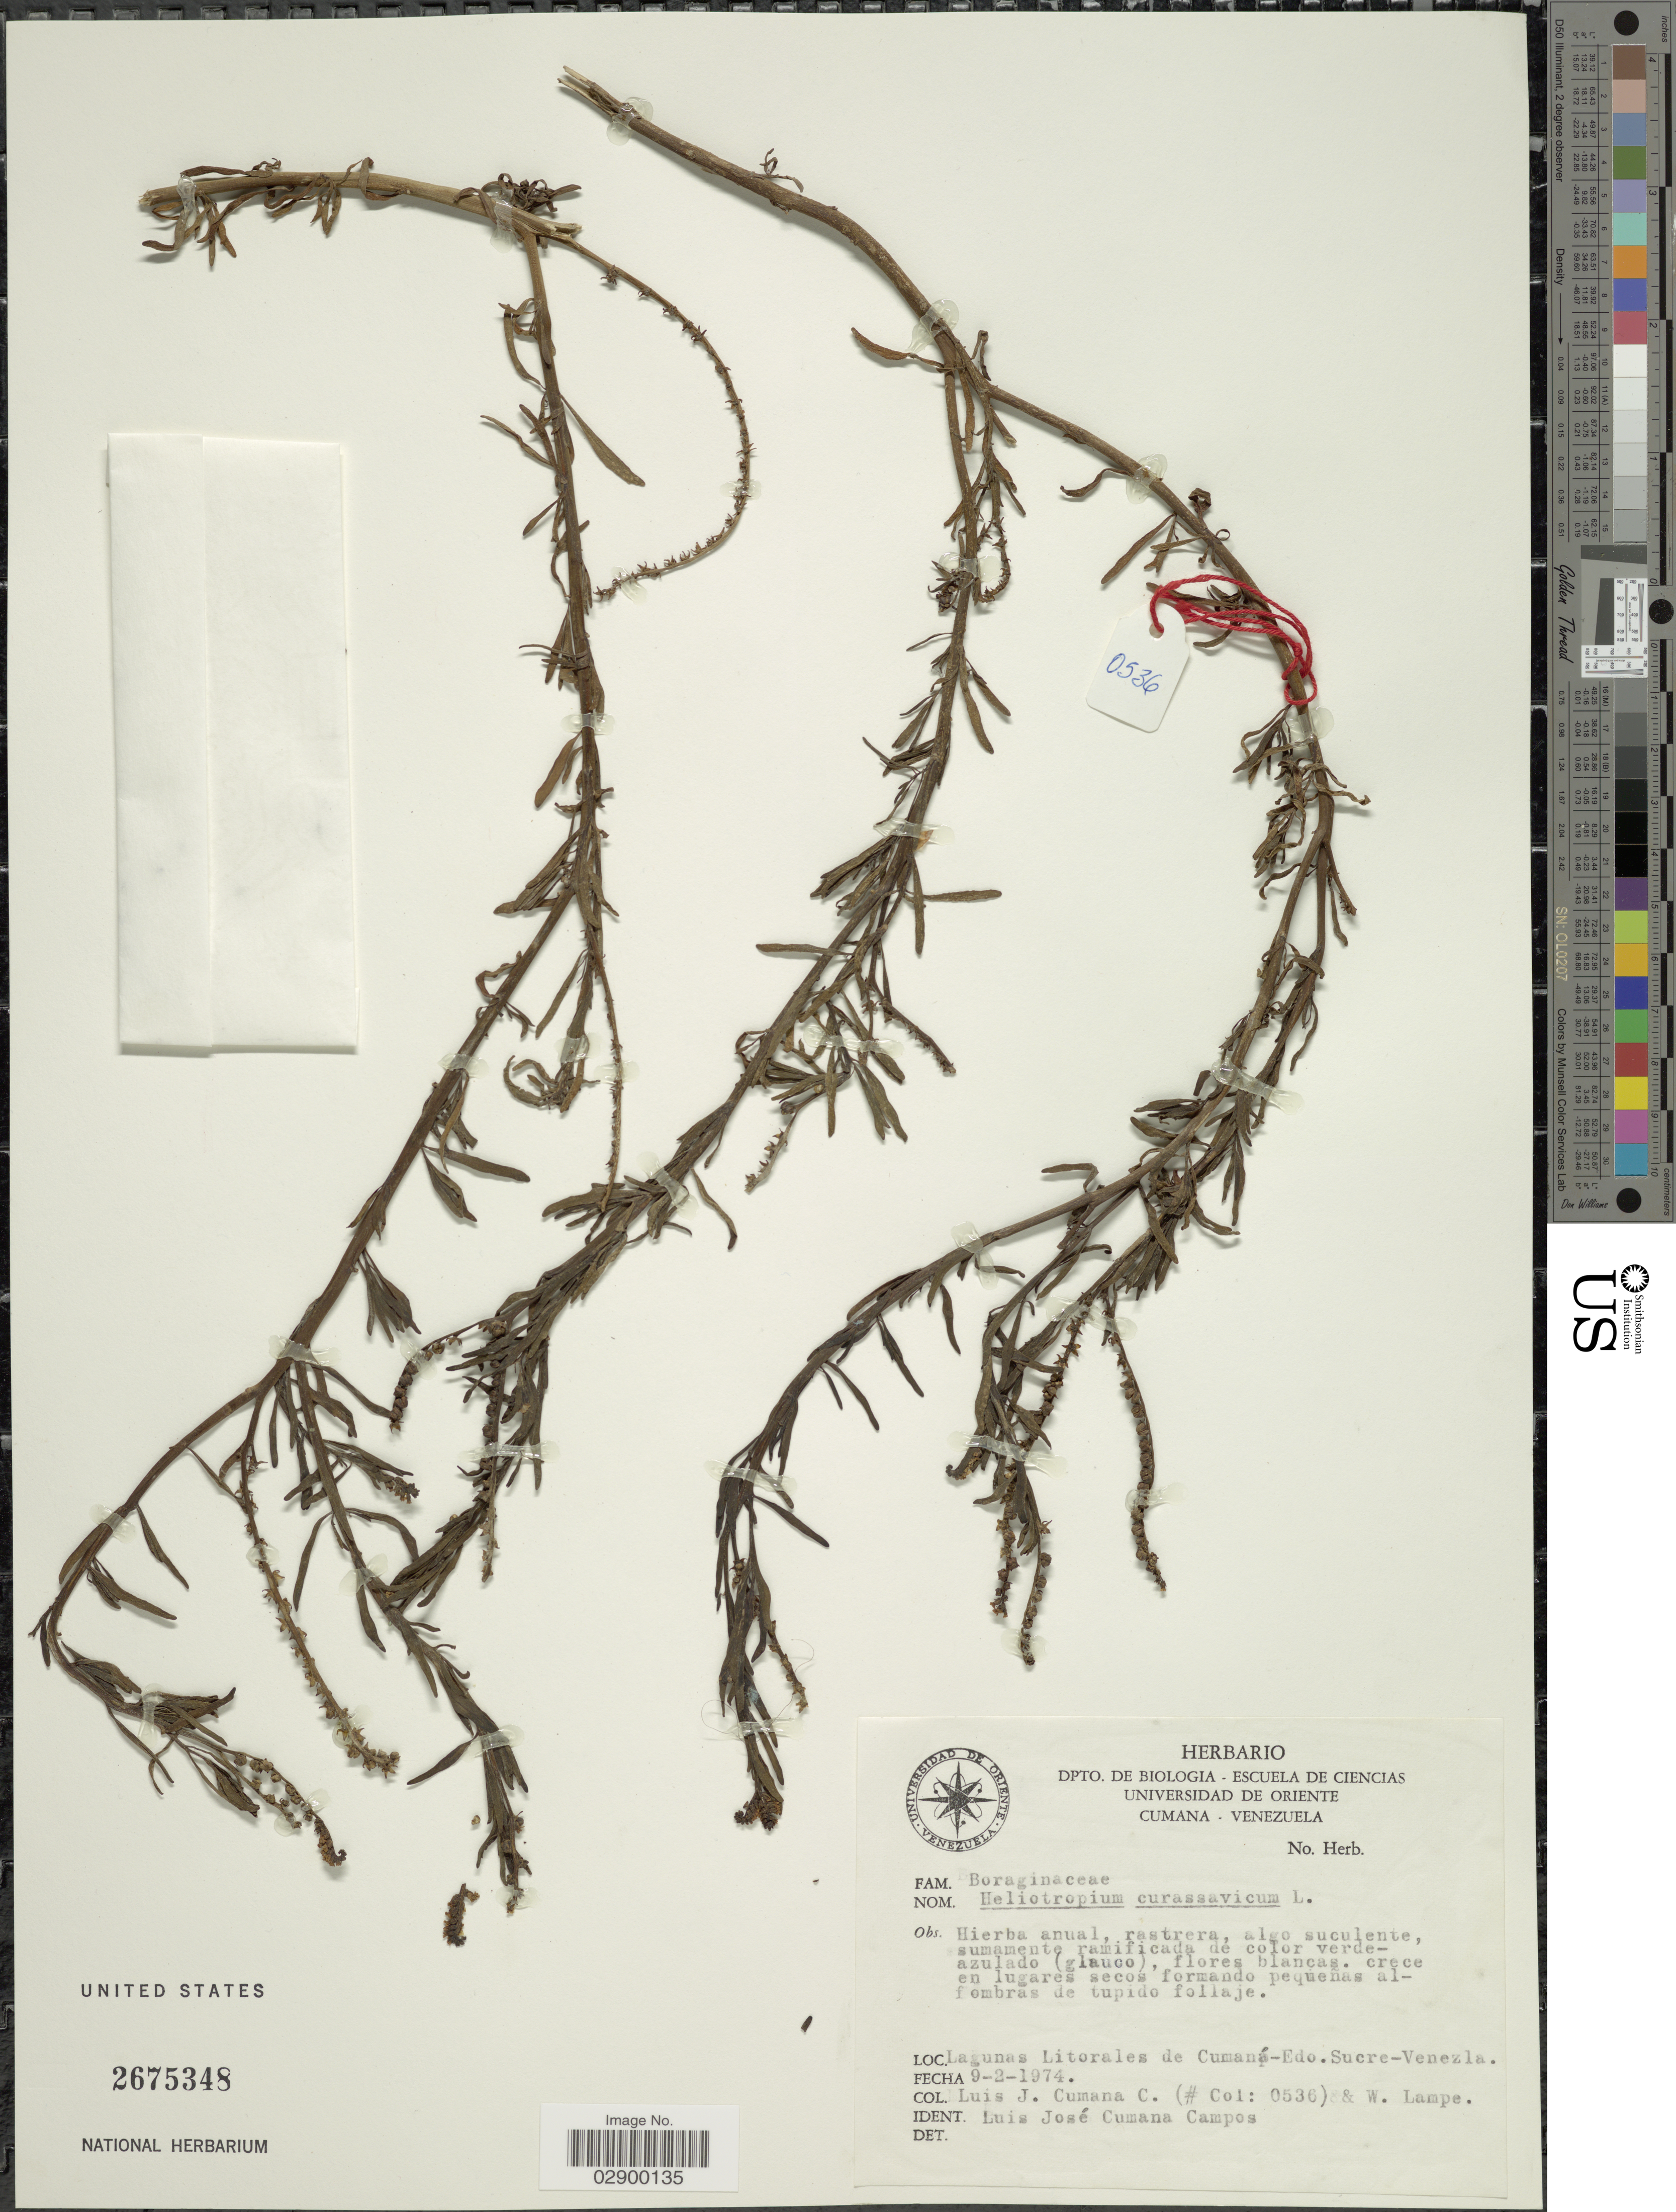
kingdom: Plantae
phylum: Tracheophyta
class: Magnoliopsida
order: Boraginales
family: Heliotropiaceae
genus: Heliotropium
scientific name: Heliotropium curassavicum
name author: L.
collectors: L. J. Cumaná C. & W. Lampe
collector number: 0536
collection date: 1974-02-09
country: Venezuela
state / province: Sucre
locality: Lagunas Litorales de Cumaná.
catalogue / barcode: US 2675348